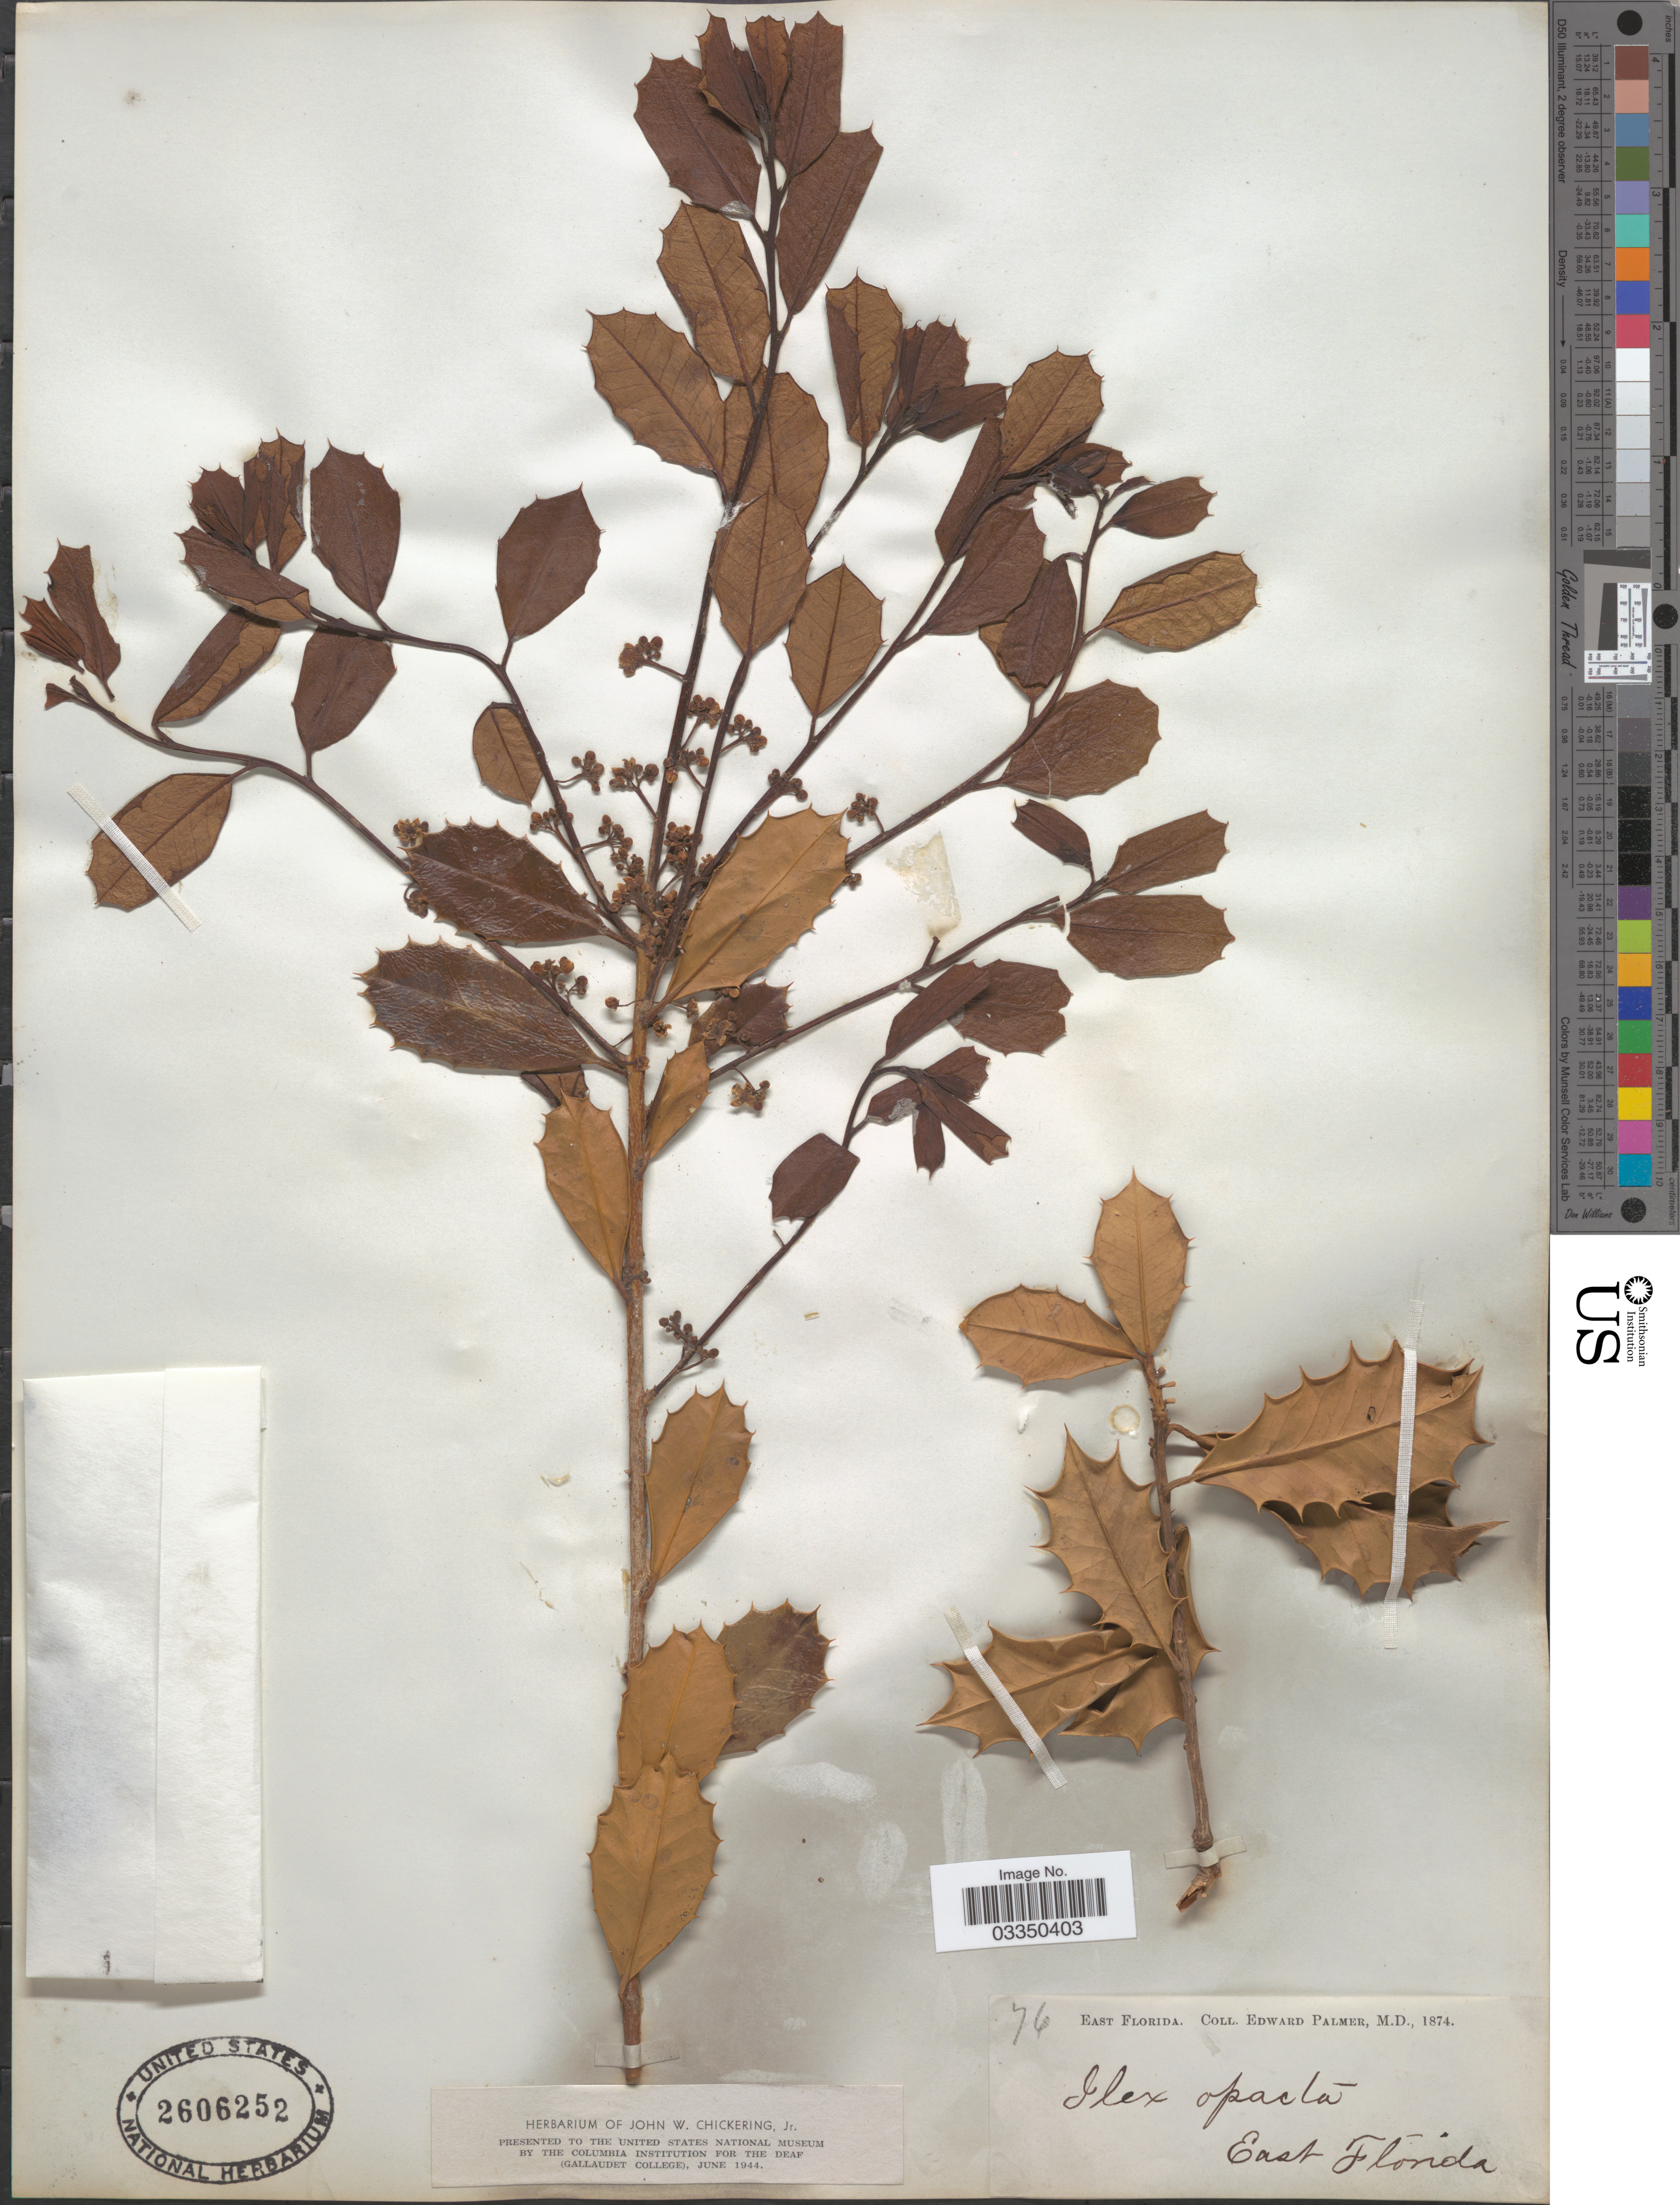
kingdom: Plantae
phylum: Tracheophyta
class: Magnoliopsida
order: Aquifoliales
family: Aquifoliaceae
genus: Ilex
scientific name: Ilex opaca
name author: Aiton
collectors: E. Palmer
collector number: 76?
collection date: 1874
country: United States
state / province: Florida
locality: East Florida.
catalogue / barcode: US 2606252